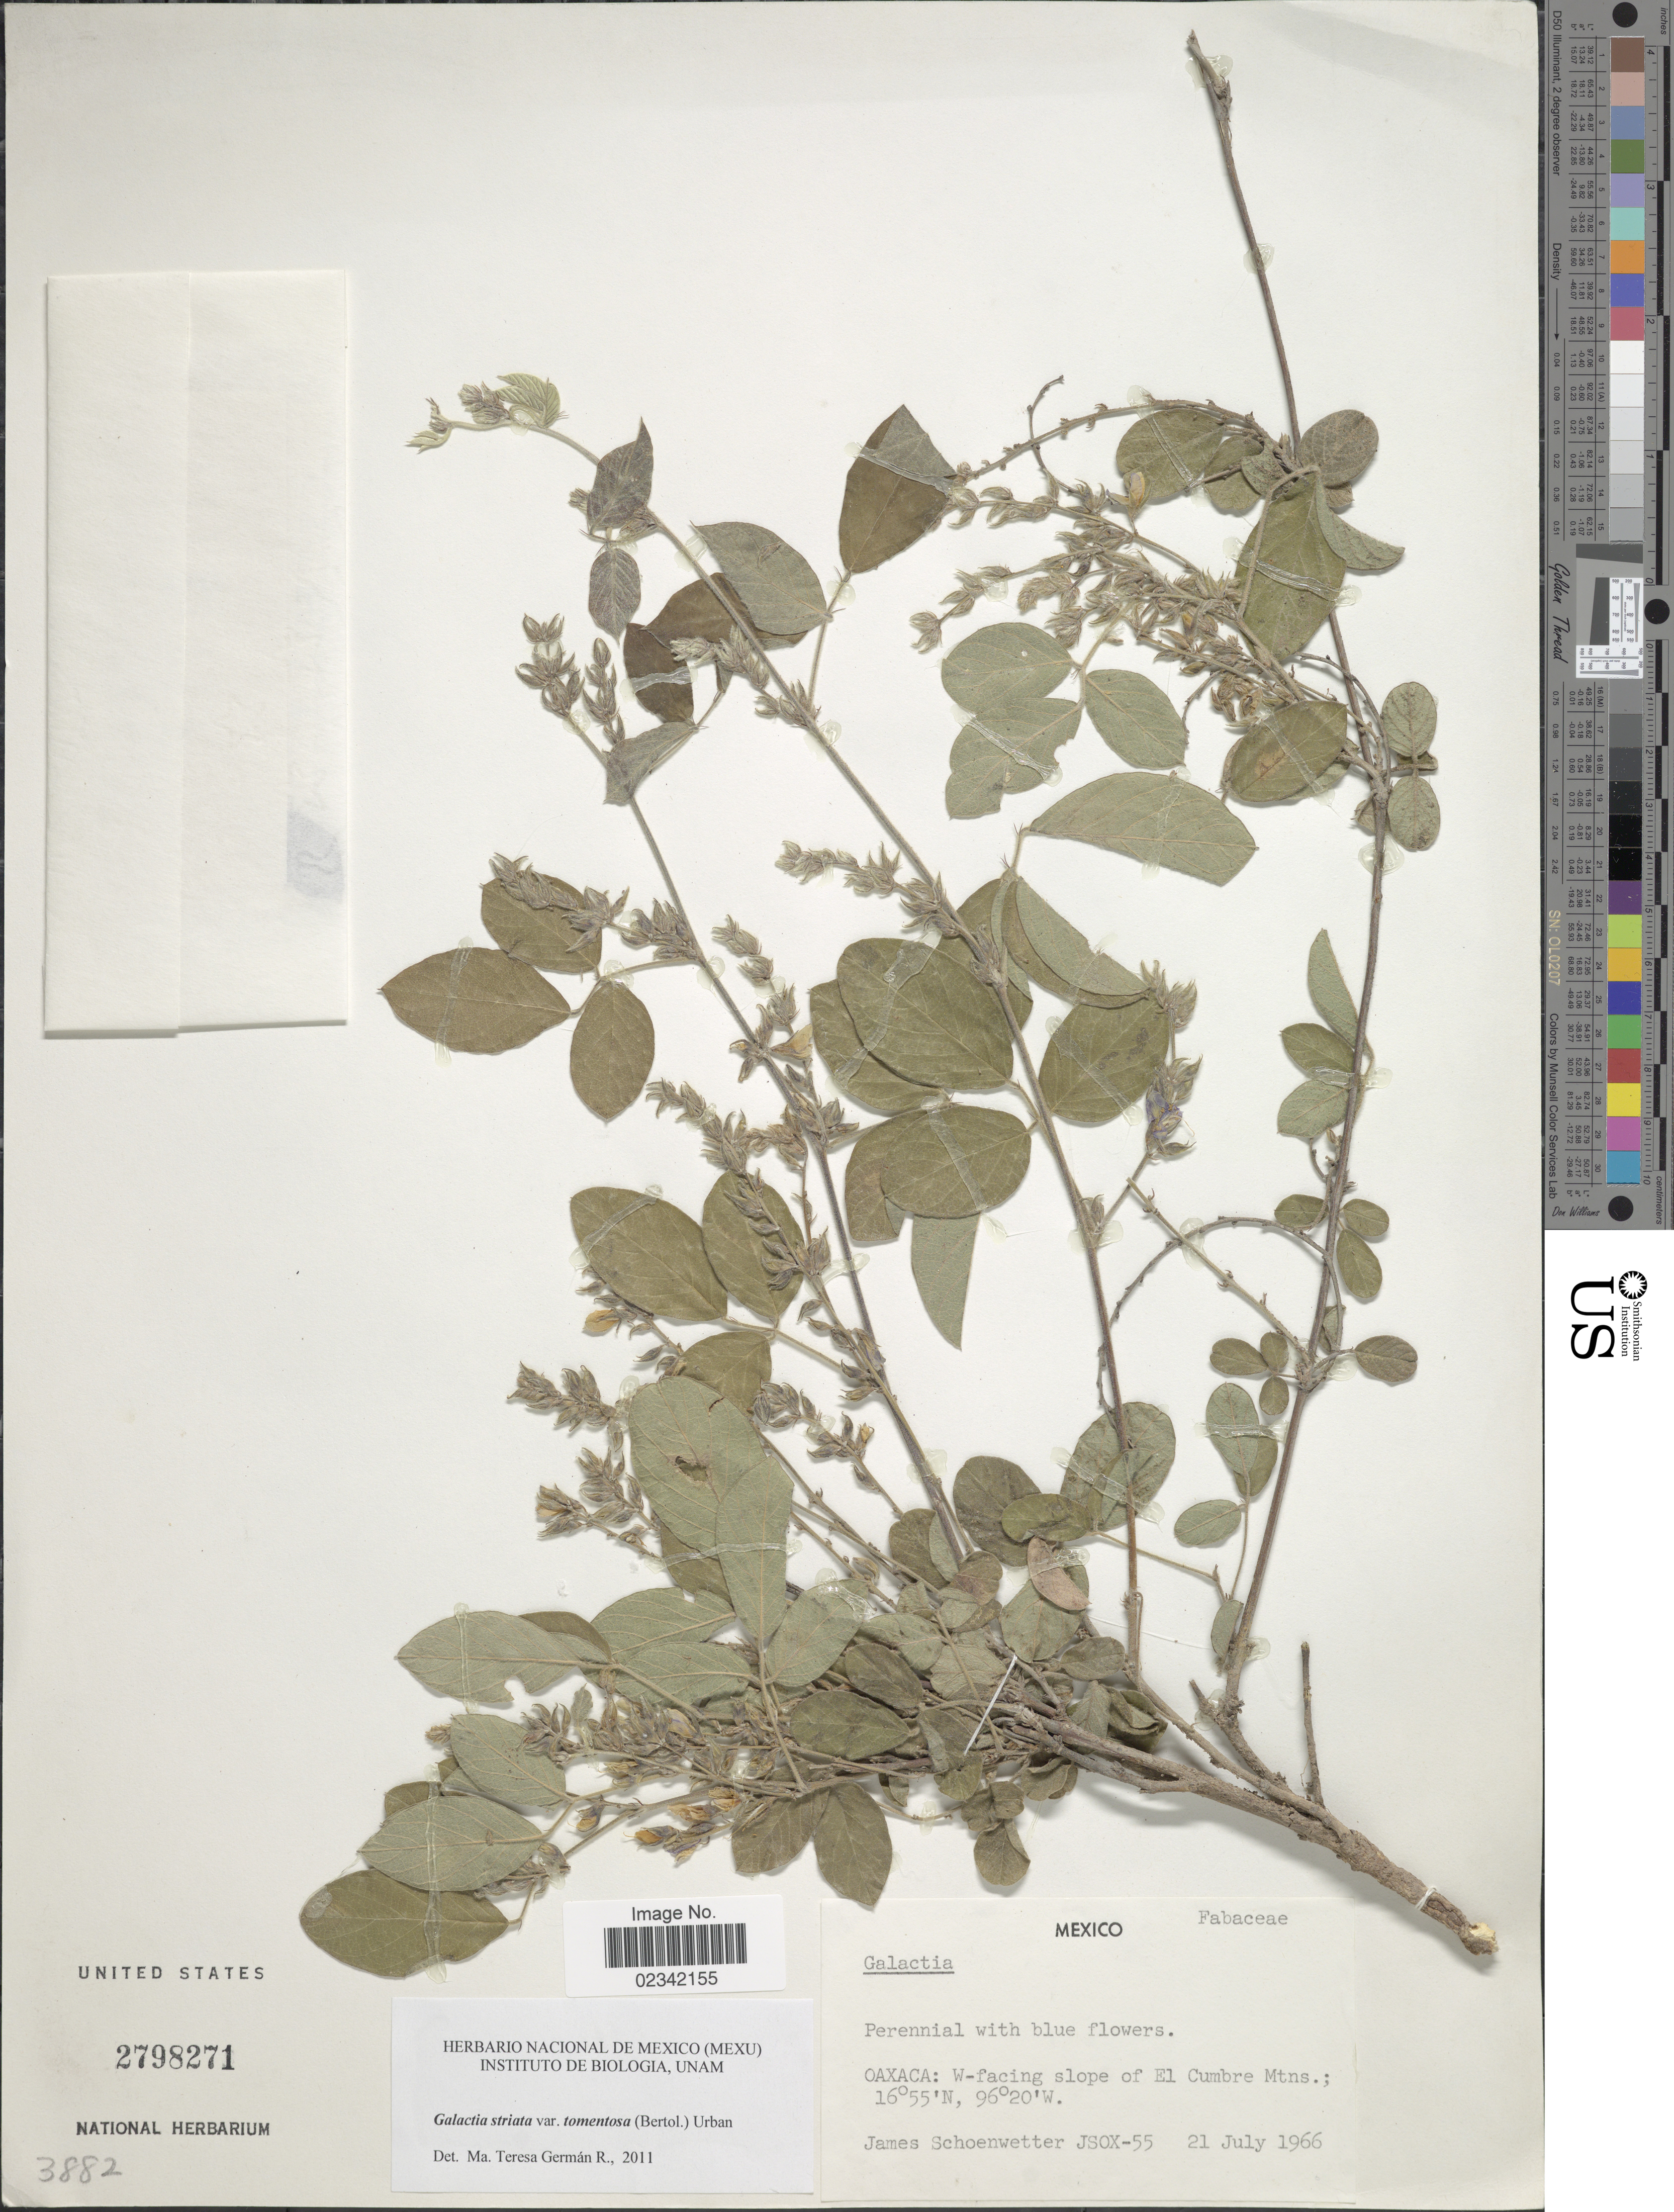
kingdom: Plantae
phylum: Tracheophyta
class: Magnoliopsida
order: Fabales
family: Fabaceae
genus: Galactia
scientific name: Galactia striata var. tomentosa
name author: (Bertol.) Urb.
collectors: J. Schoenwetter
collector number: JSOX-55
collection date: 1966-07-21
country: Mexico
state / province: Oaxaca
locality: Oaxaca: W-facing slope of El Cumbre Mtns.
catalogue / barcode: US 2798271